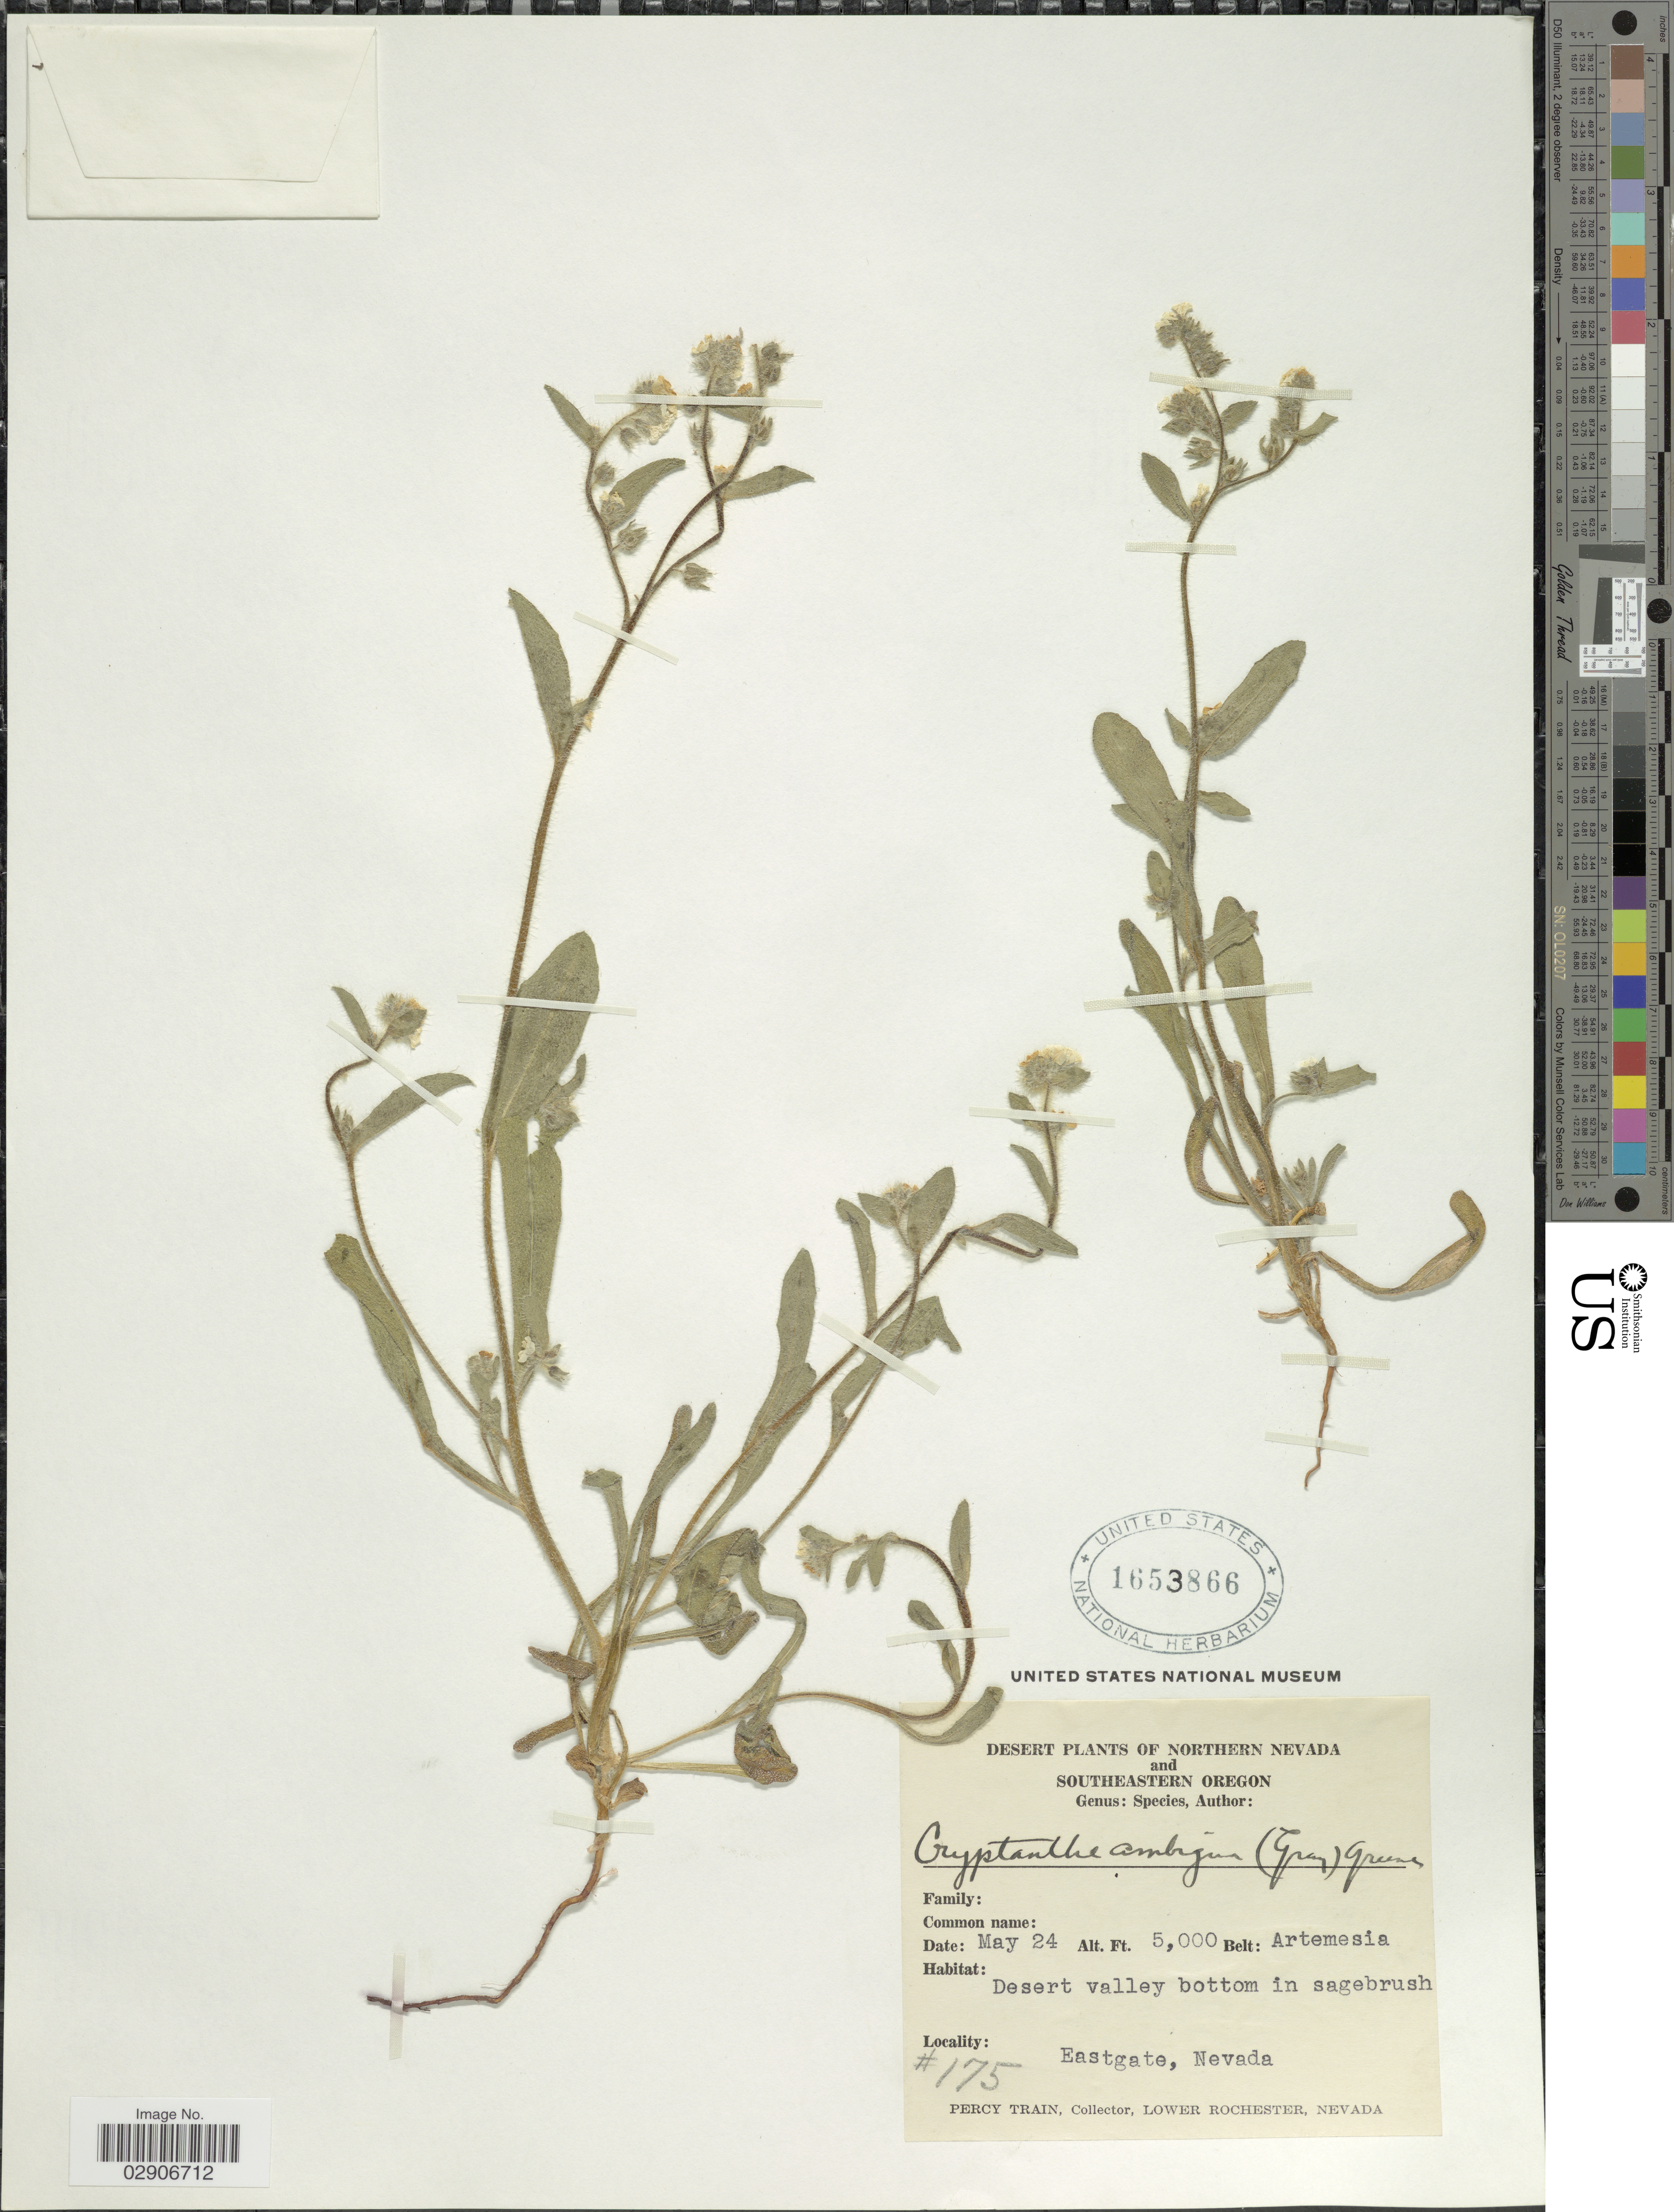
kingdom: Plantae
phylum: Tracheophyta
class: Magnoliopsida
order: Boraginales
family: Boraginaceae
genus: Cryptantha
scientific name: Cryptantha ambigua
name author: (A. Gray) Greene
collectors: P. Train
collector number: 175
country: United States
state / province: Nevada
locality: Eastgate, Nevada. Desert valley bottom in sagebrush. Northern Nevada.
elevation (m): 1524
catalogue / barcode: US 1653866